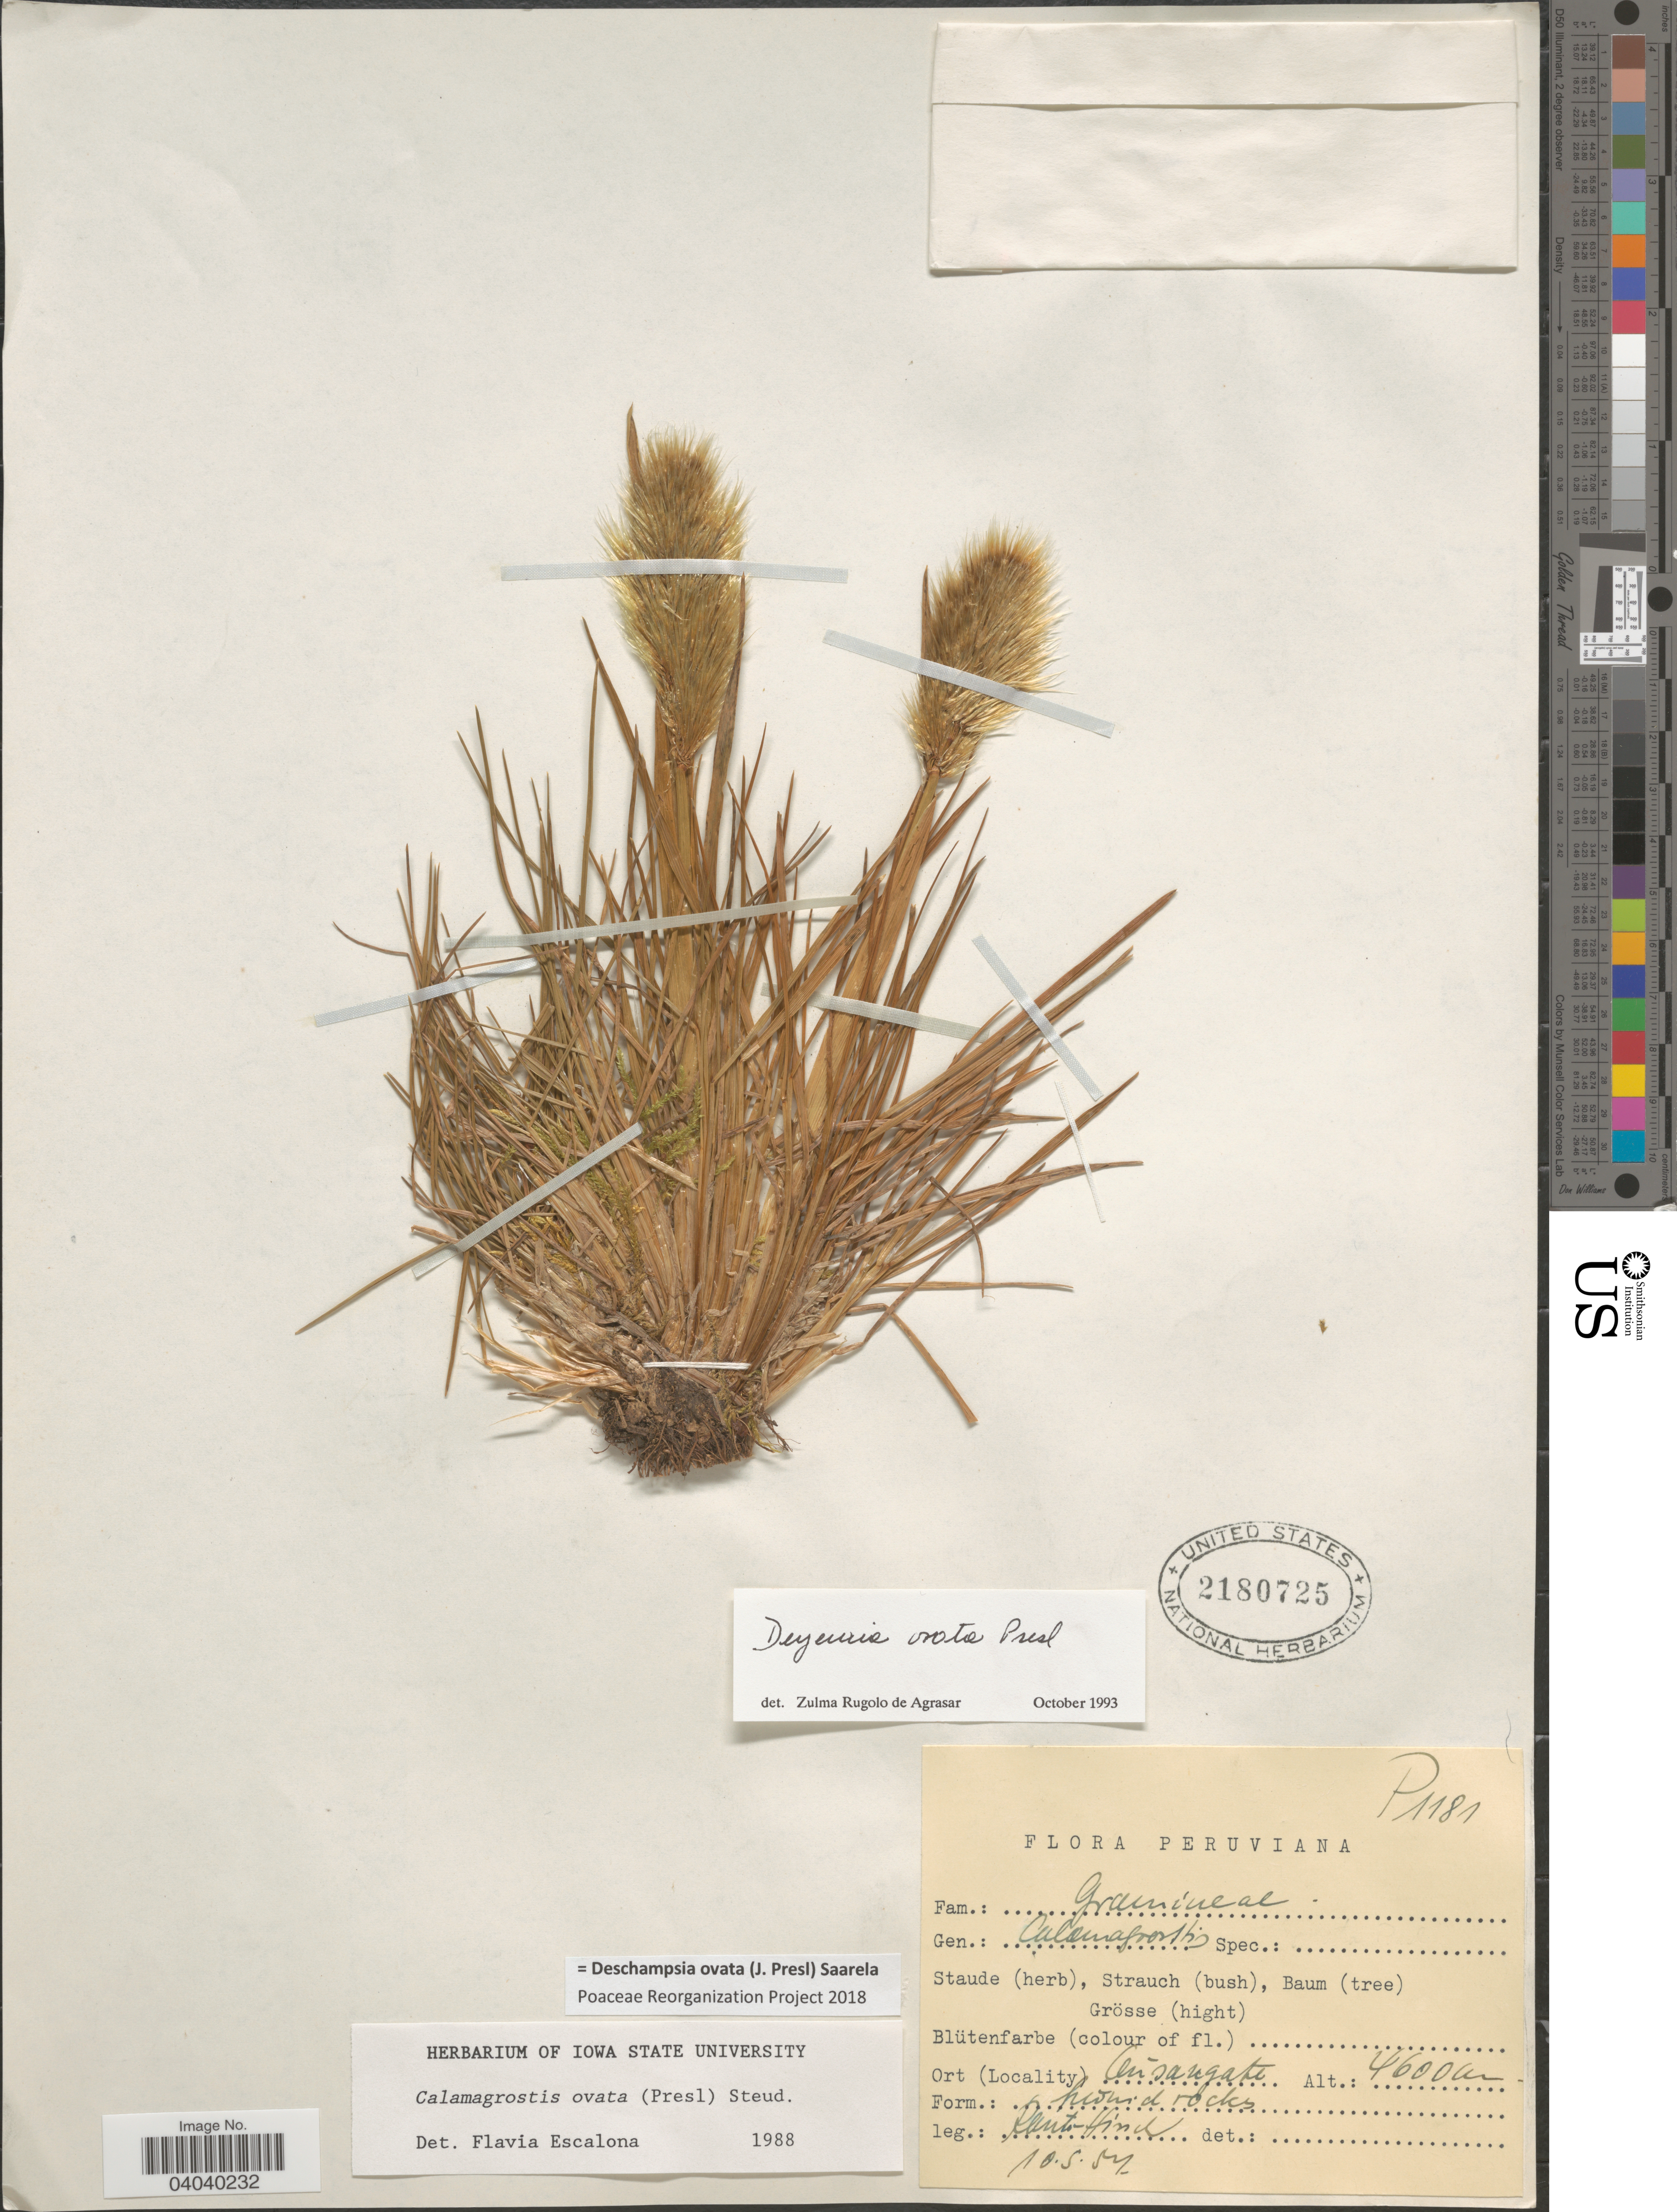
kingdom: Plantae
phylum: Tracheophyta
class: Liliopsida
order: Poales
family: Poaceae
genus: Deschampsia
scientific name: Deschampsia ovata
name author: (J. Presl) Saarela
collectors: W. Rauh & G. Hirsch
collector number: P1181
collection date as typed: Transcribed d/m/y: 10/5/54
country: Peru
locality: Auzangate.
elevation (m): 4600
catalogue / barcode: US 2180725